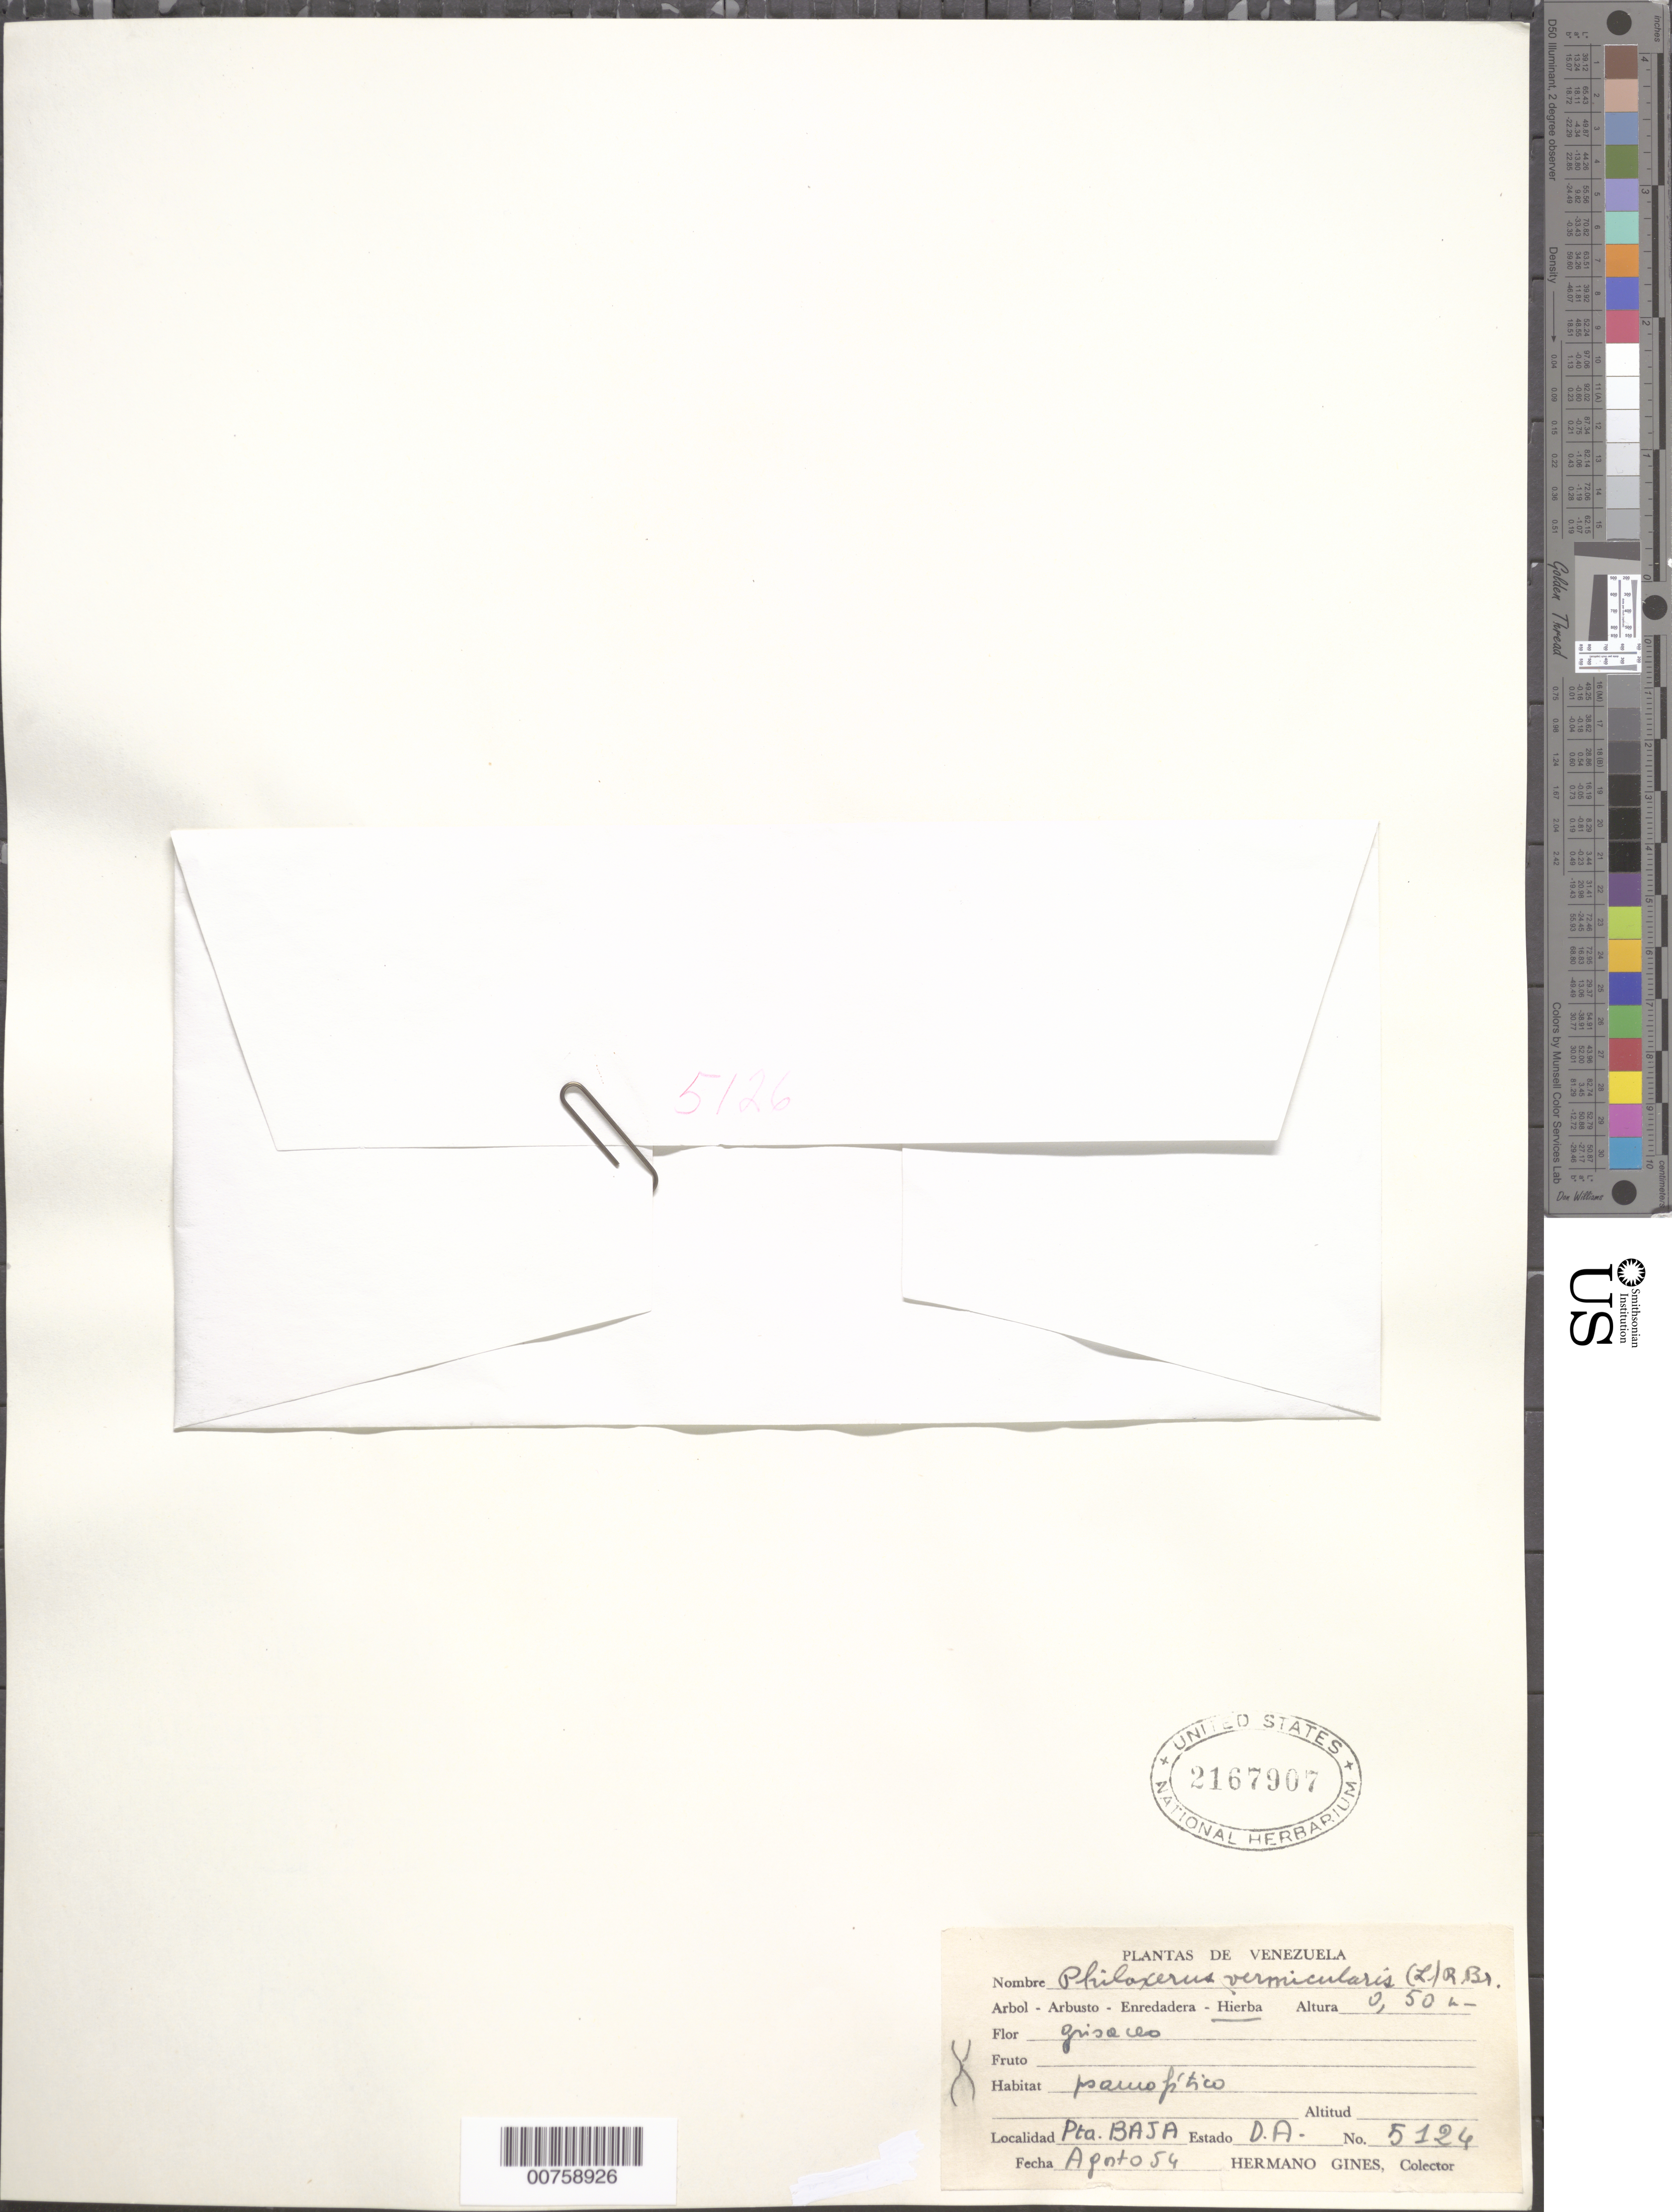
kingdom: Plantae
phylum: Tracheophyta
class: Magnoliopsida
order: Caryophyllales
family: Amaranthaceae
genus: Gomphrena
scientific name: Gomphrena vermicularis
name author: L.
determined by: Strong, Mark T., (BOT), Smithsonian Institution - National Museum of Natural History (UNITED STATES)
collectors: H. Gines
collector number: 5124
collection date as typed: Aug-54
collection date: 1954-08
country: Venezuela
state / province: Delta Amacuro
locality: Pto. Baja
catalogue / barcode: US 2167907